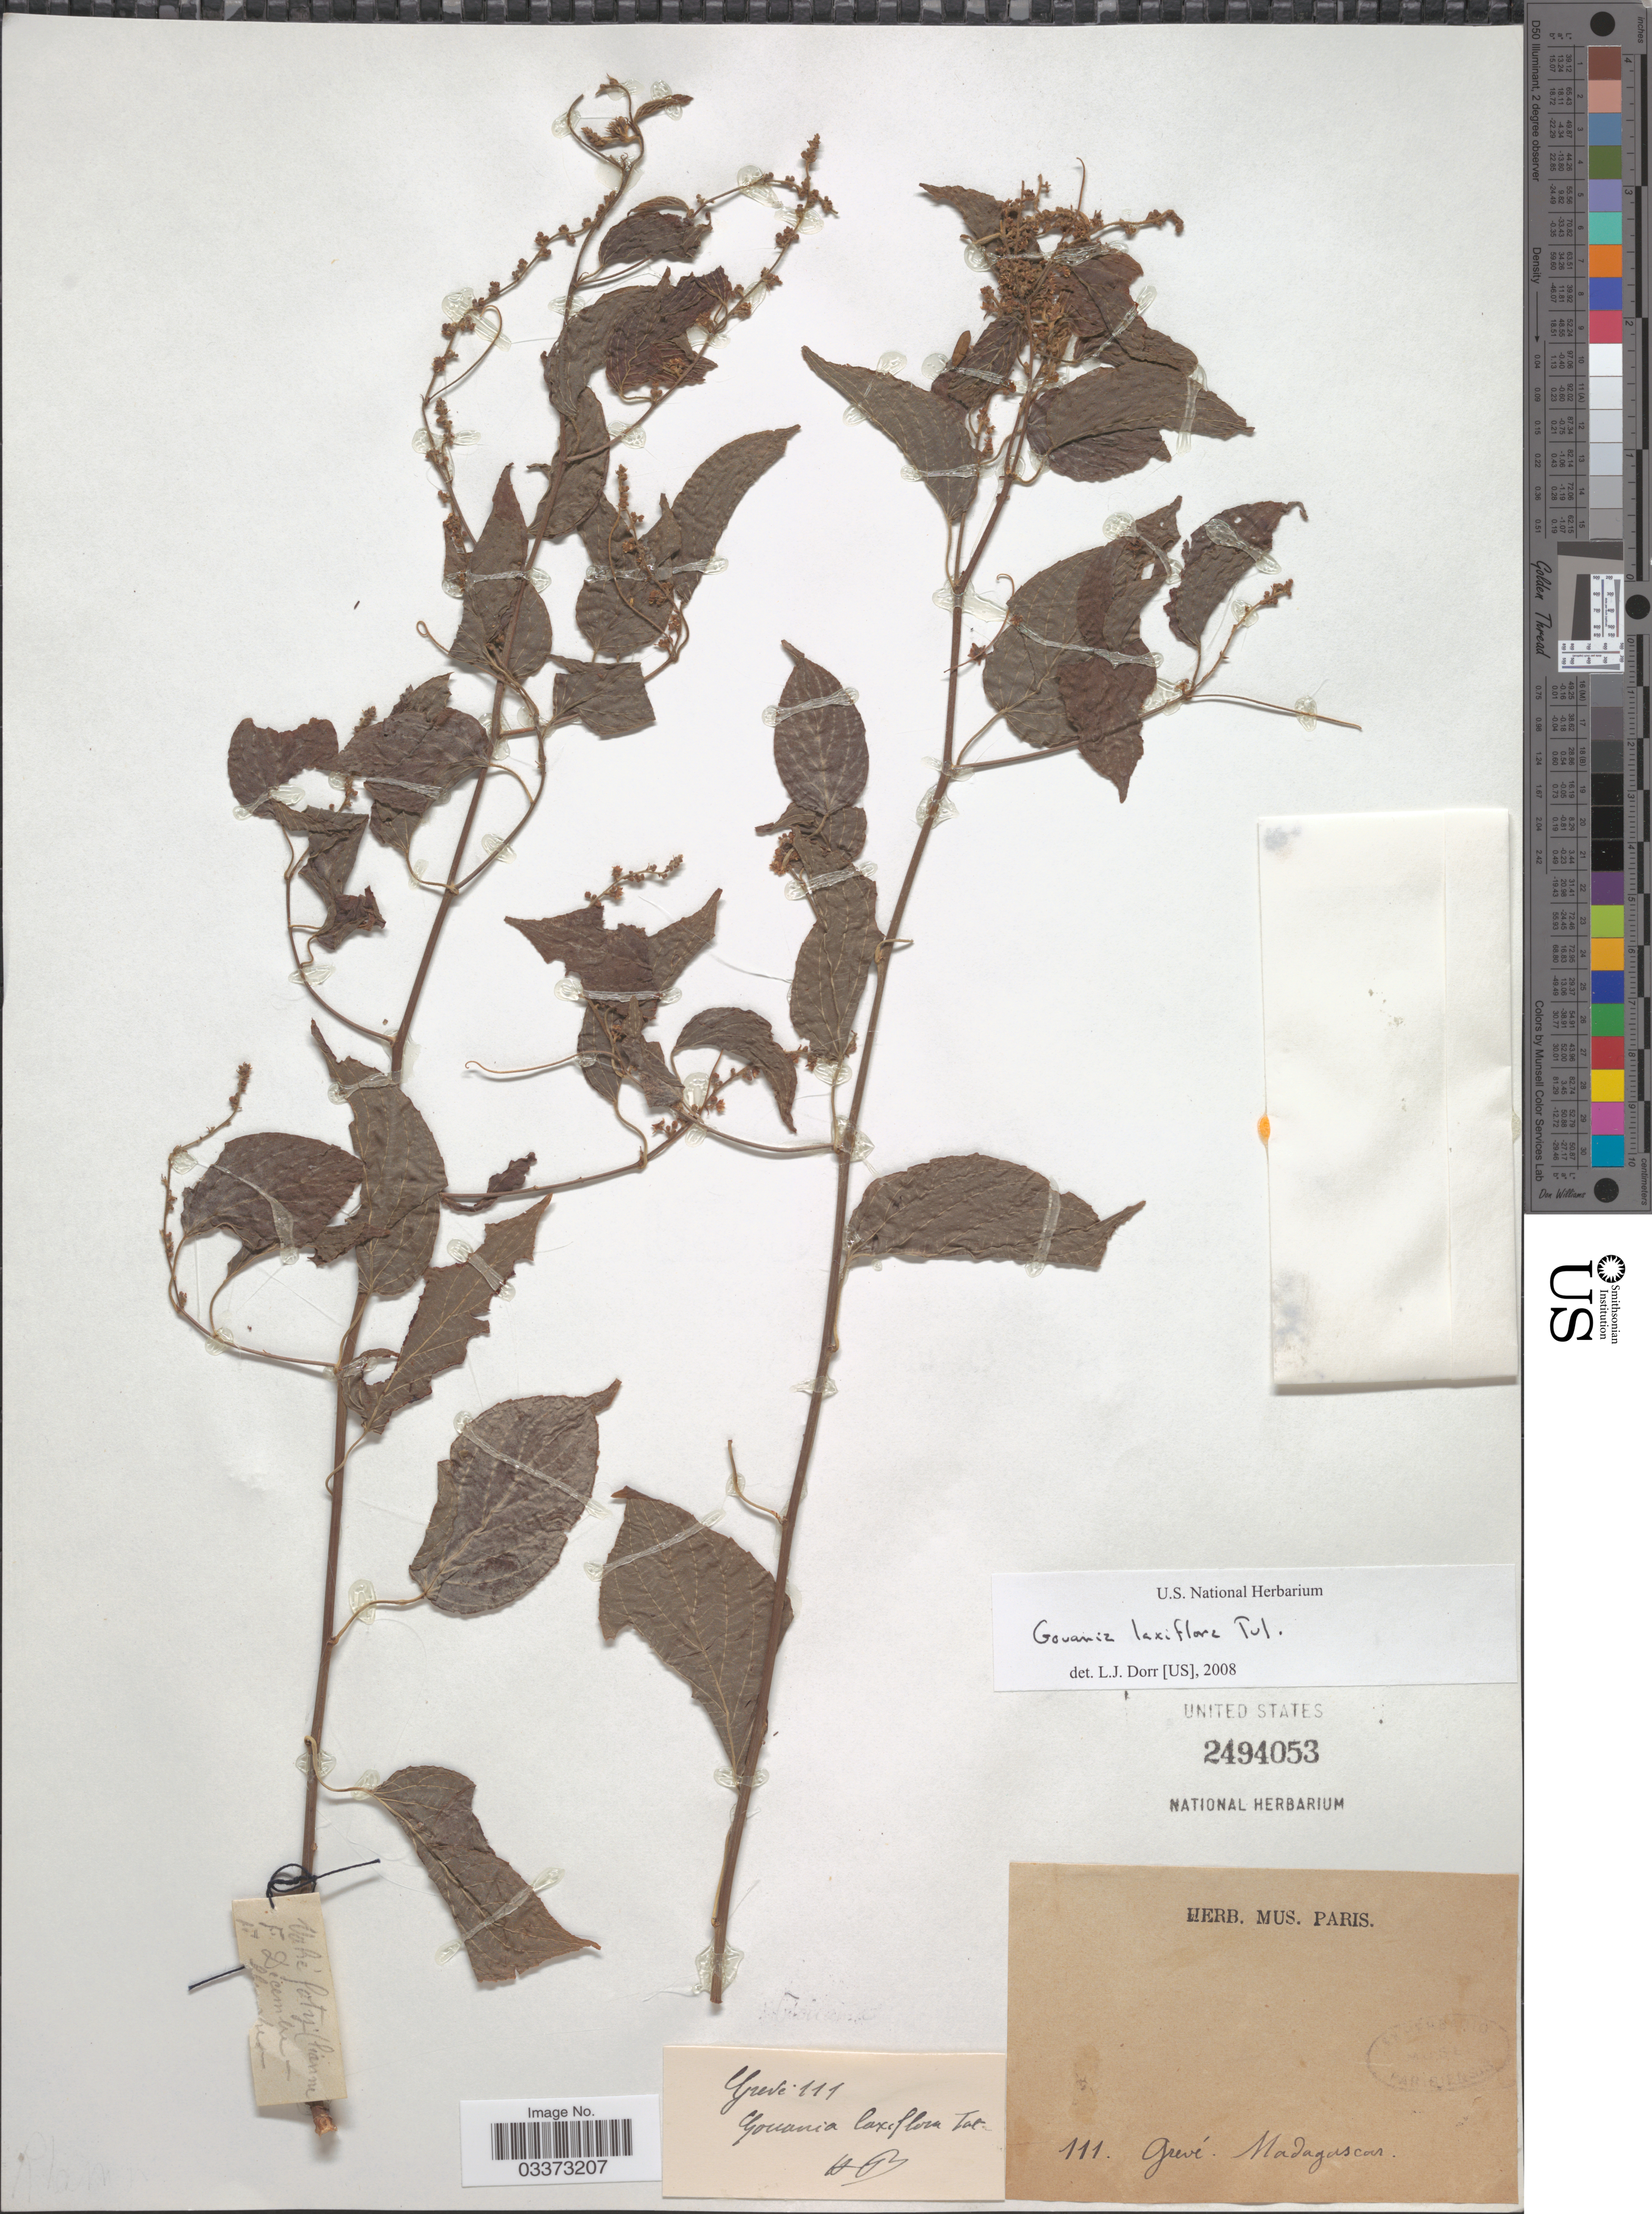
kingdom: Plantae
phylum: Tracheophyta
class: Magnoliopsida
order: Rosales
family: Rhamnaceae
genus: Gouania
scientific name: Gouania laxiflora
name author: Tul.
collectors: -. Grevé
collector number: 111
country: Madagascar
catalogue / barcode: US 2494053